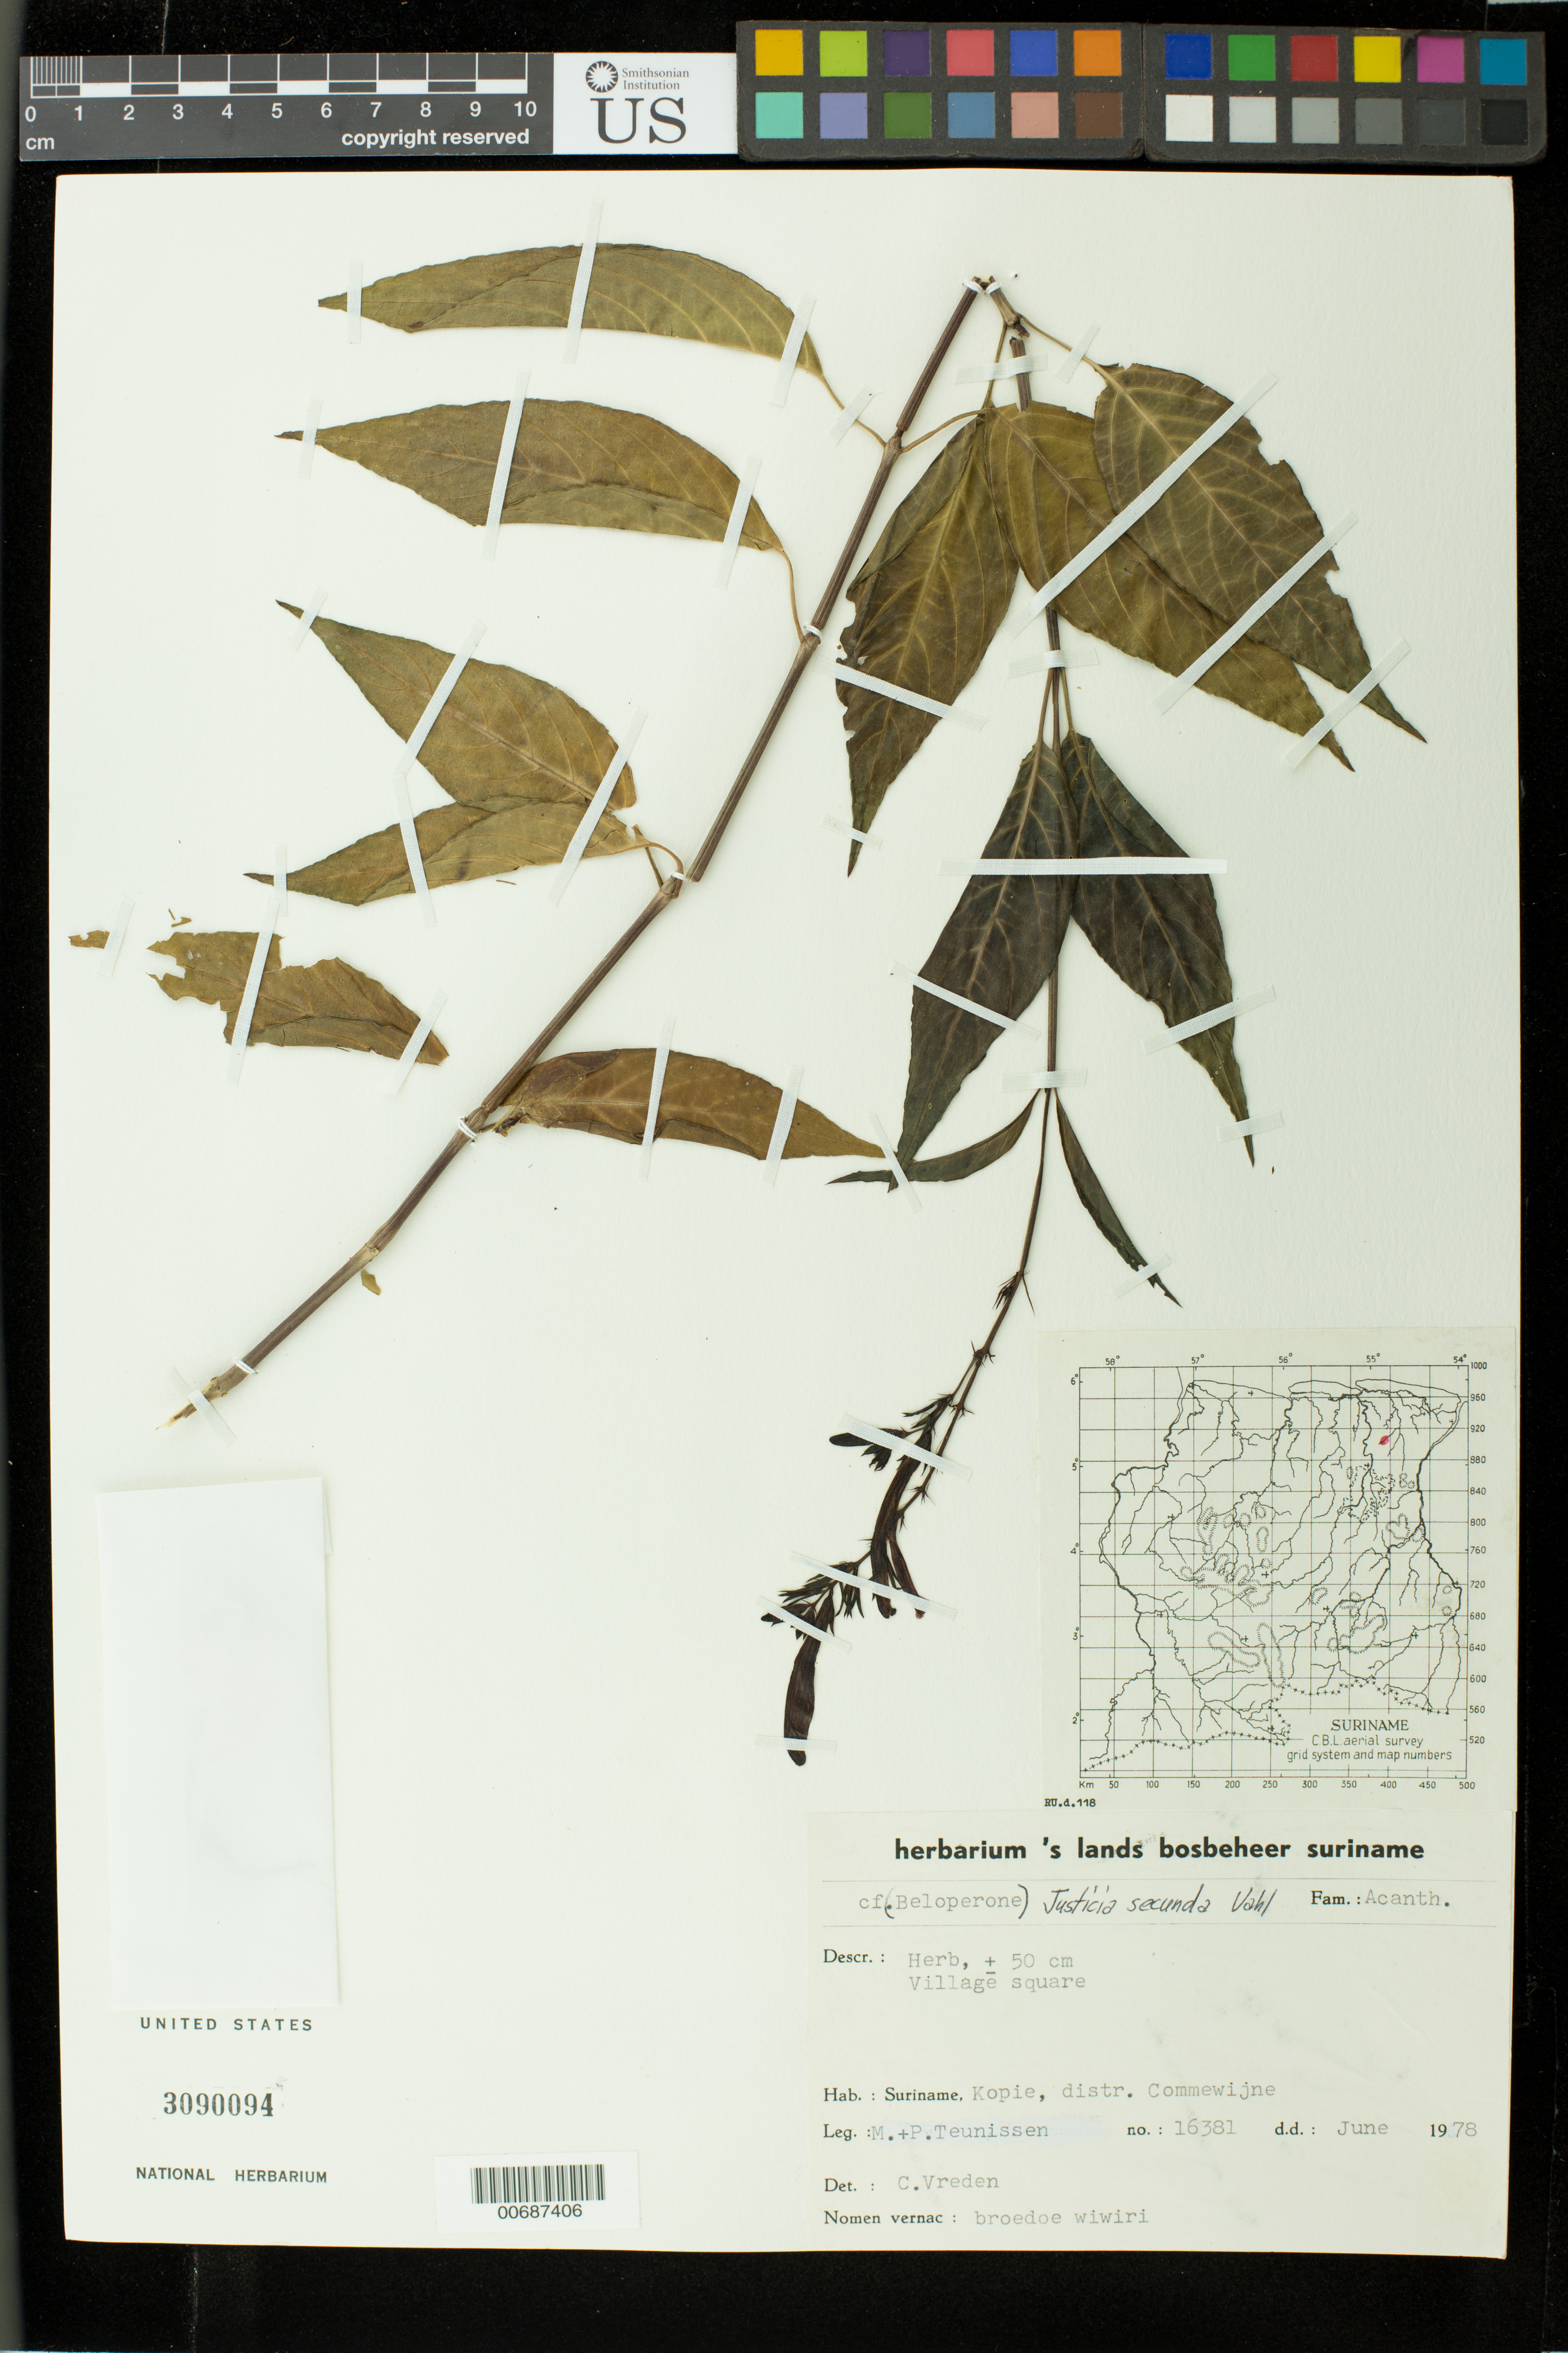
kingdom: Plantae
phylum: Tracheophyta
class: Magnoliopsida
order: Lamiales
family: Acanthaceae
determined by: Vreden, C.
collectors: M. Teunissen-werkhoven & P. Teunissen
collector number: LBB 16381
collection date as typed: Jun-78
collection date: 1978-06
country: Suriname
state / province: Commewijne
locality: Kopie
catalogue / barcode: US 3090094